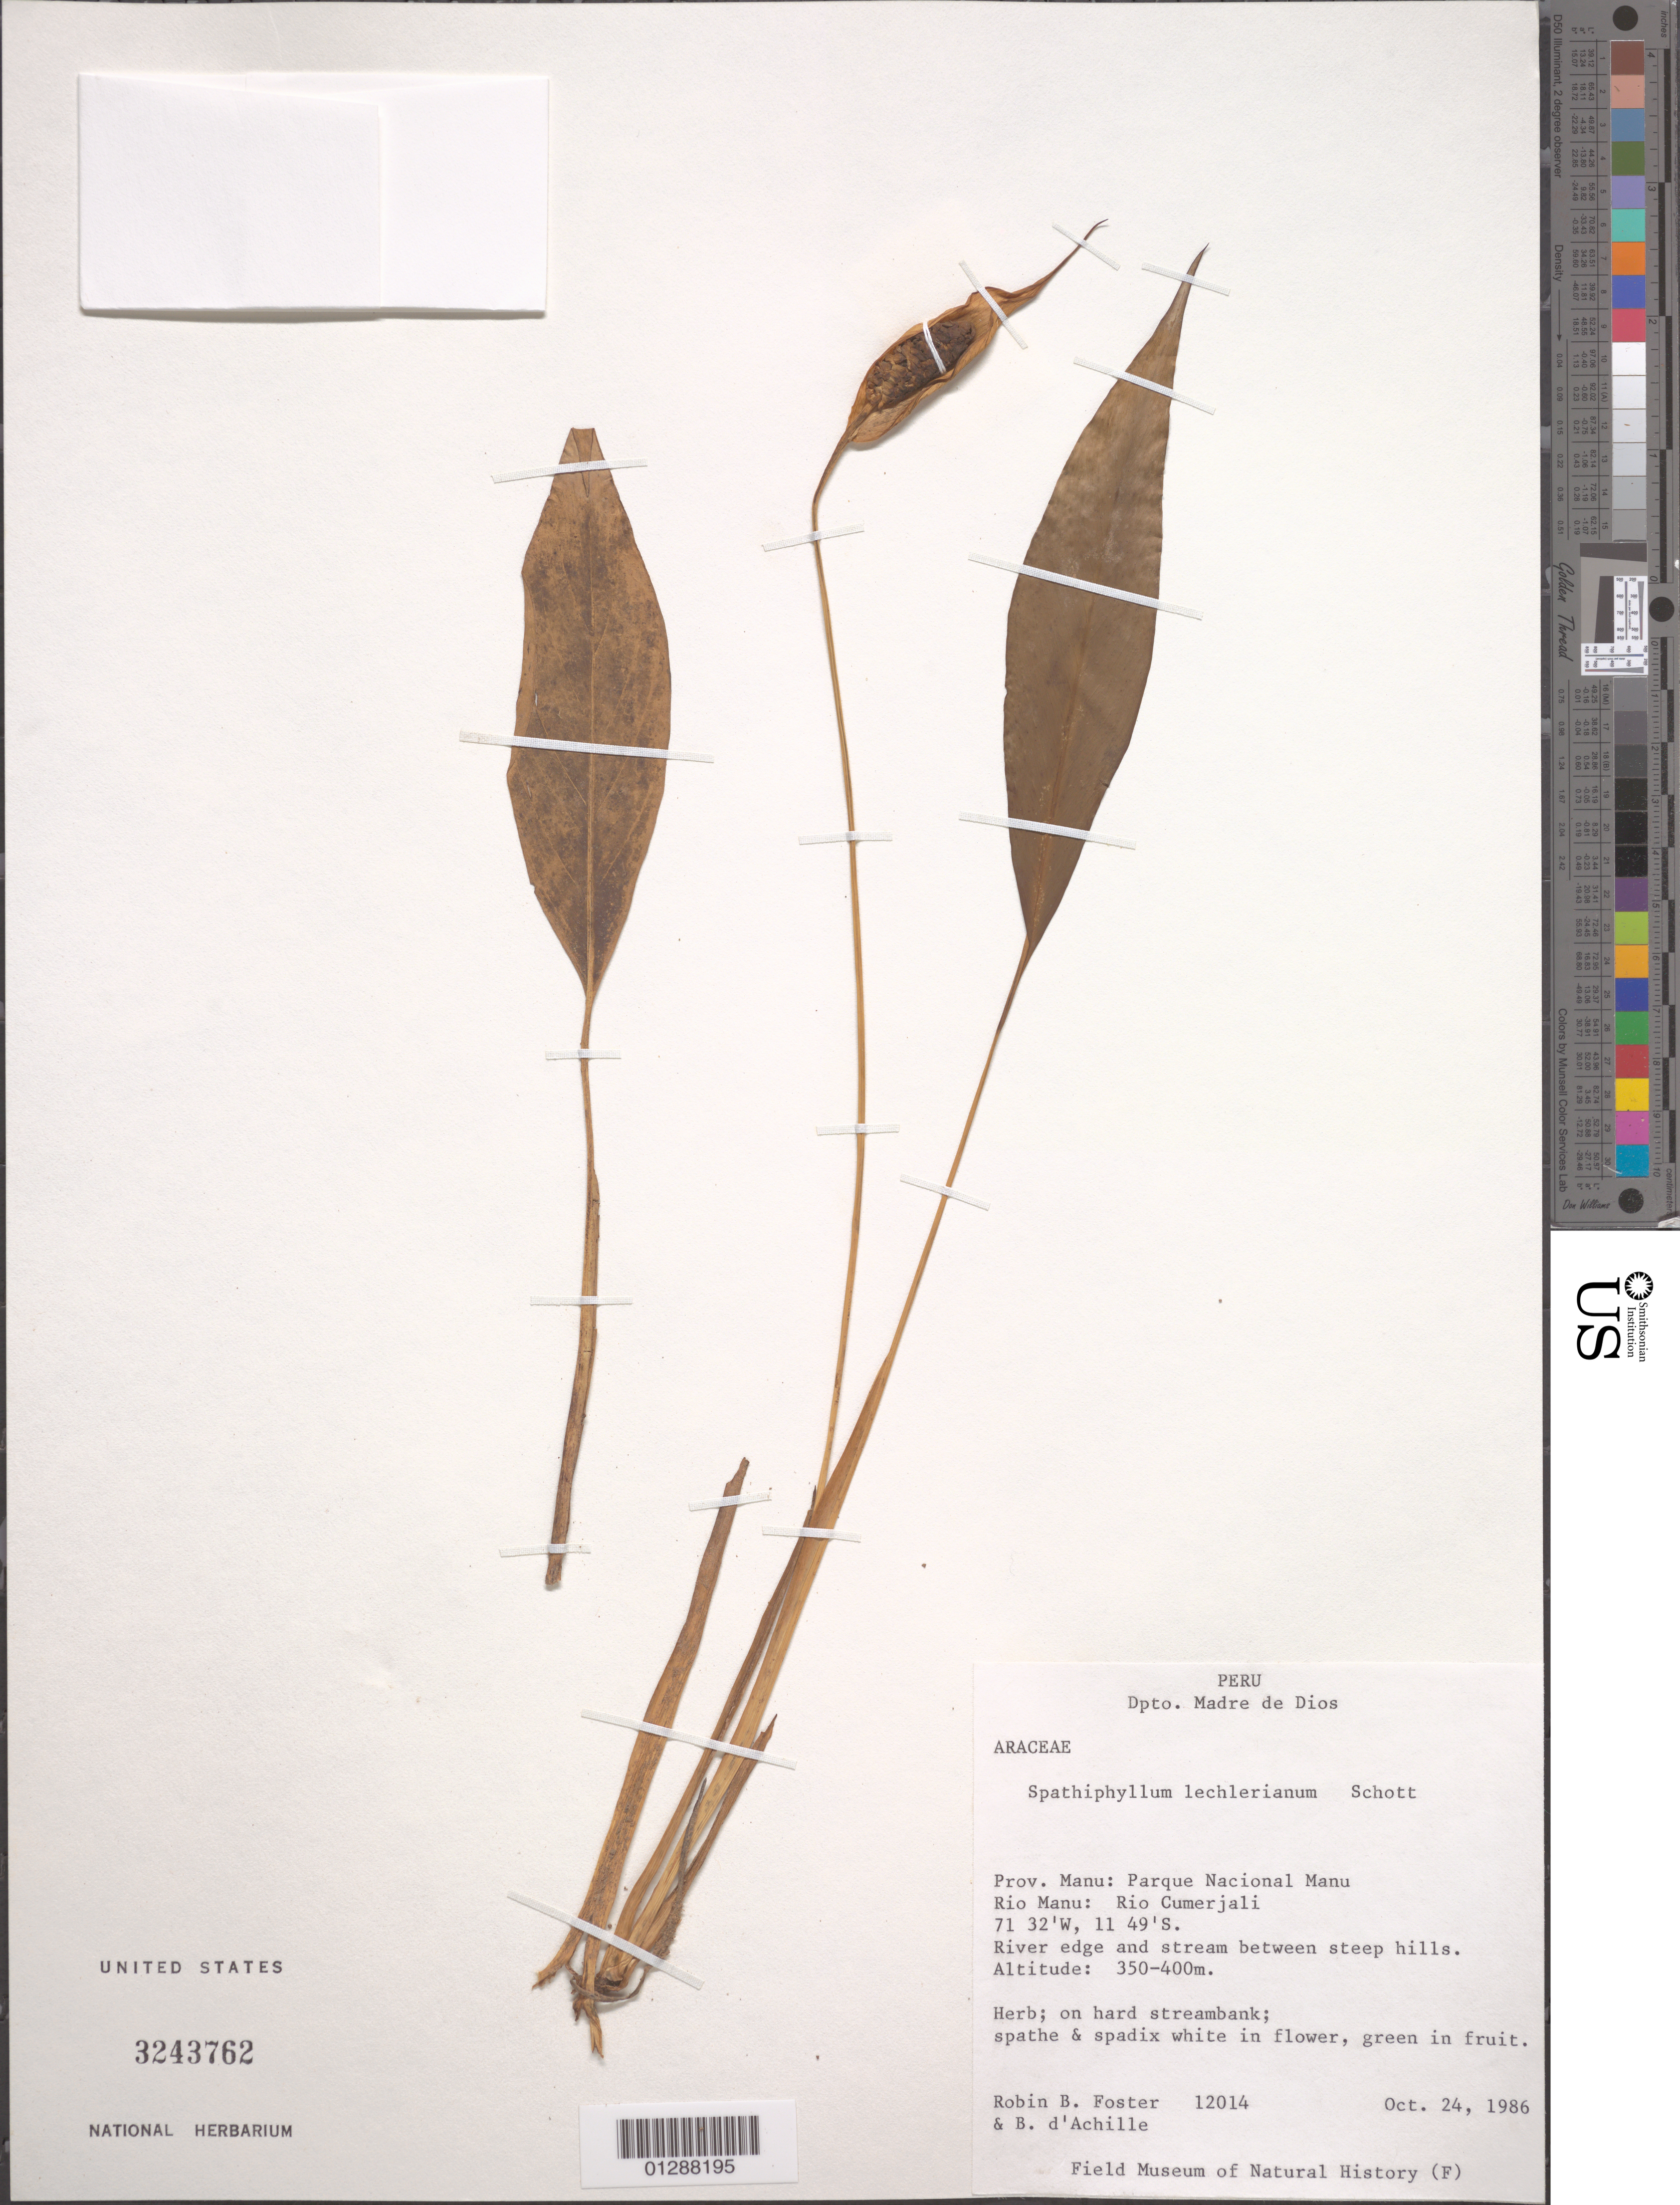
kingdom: Plantae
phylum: Tracheophyta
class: Liliopsida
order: Alismatales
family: Araceae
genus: Spathiphyllum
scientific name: Spathiphyllum lechlerianum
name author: Schott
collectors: R. B. Foster & B. d'Achille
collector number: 12014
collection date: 1986-10-24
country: Peru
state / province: Madre de Dios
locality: Dpto. Madre de Dios. Prov. Manu: Parque Nacional Manu. Rio Manu: Rio Cumerjali. River edge and stream between steep hills.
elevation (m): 350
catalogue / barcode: US 3243762